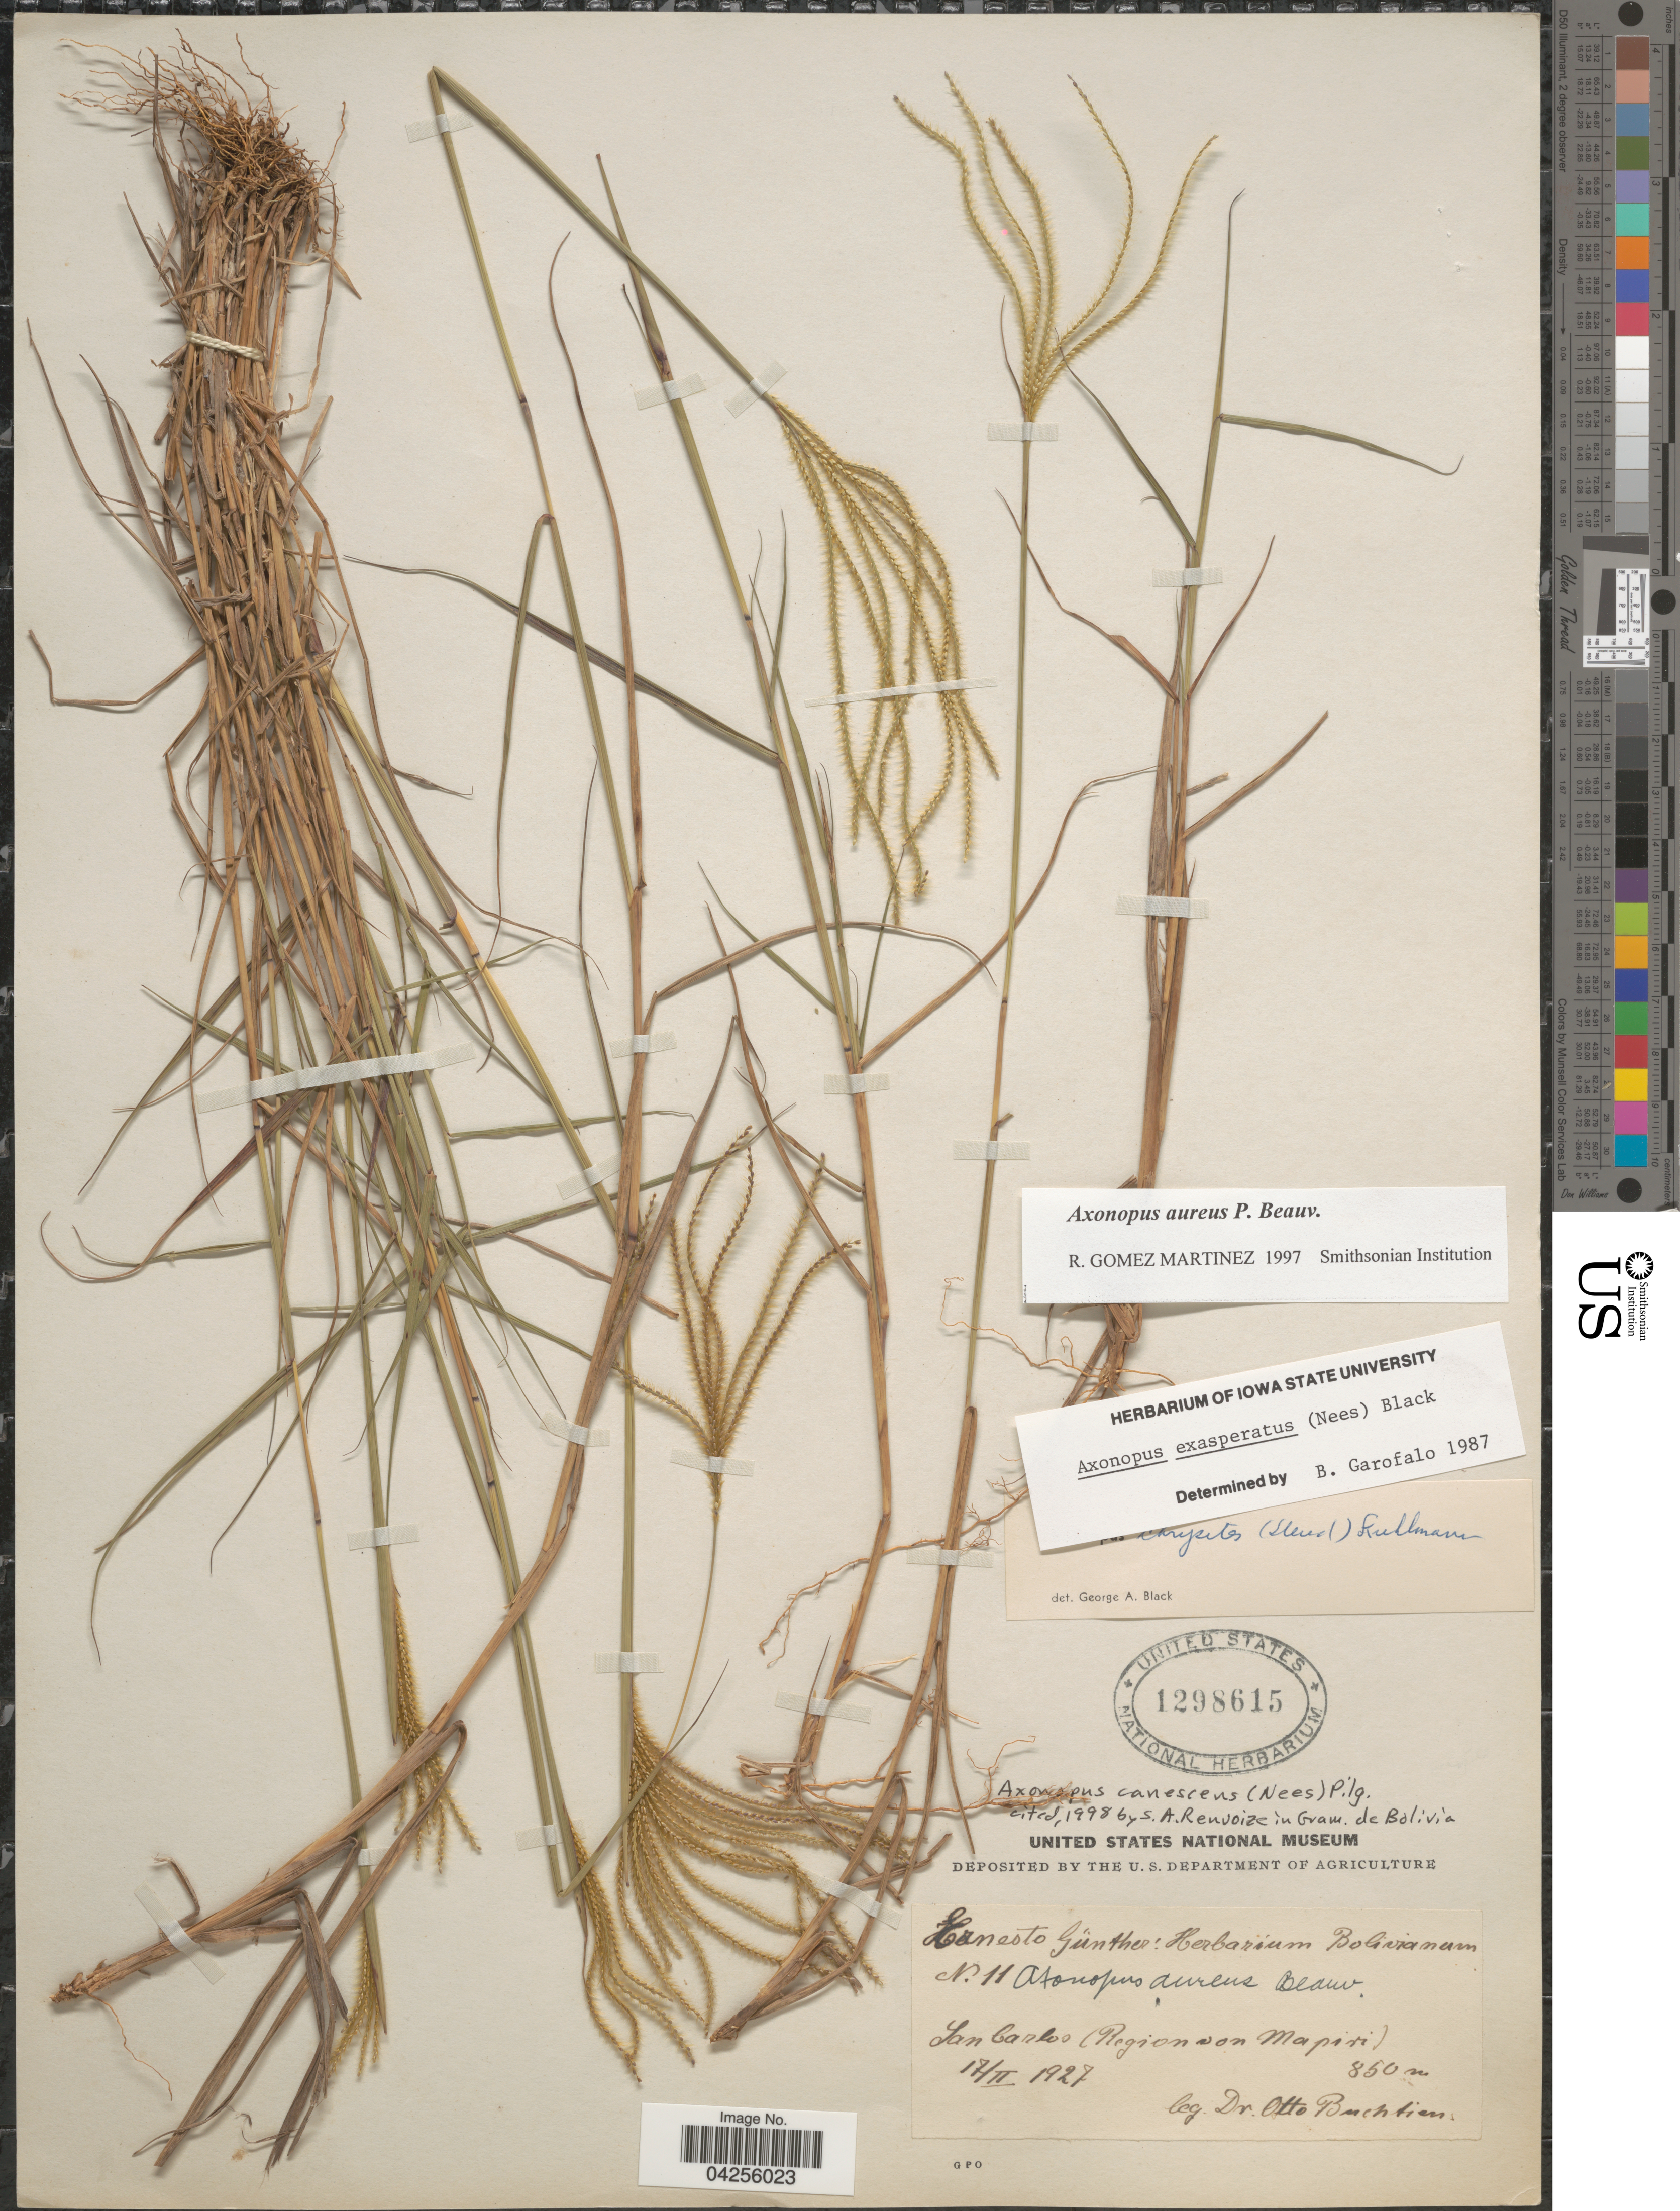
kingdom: Plantae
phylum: Tracheophyta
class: Liliopsida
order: Poales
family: Poaceae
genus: Axonopus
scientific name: Axonopus canescens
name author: (Nees ex Trin.) Pilg.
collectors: O. Buchtien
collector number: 11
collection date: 1927-02-17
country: Bolivia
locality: San Carlos (Region von Mapiri).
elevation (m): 850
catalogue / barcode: US 1298615